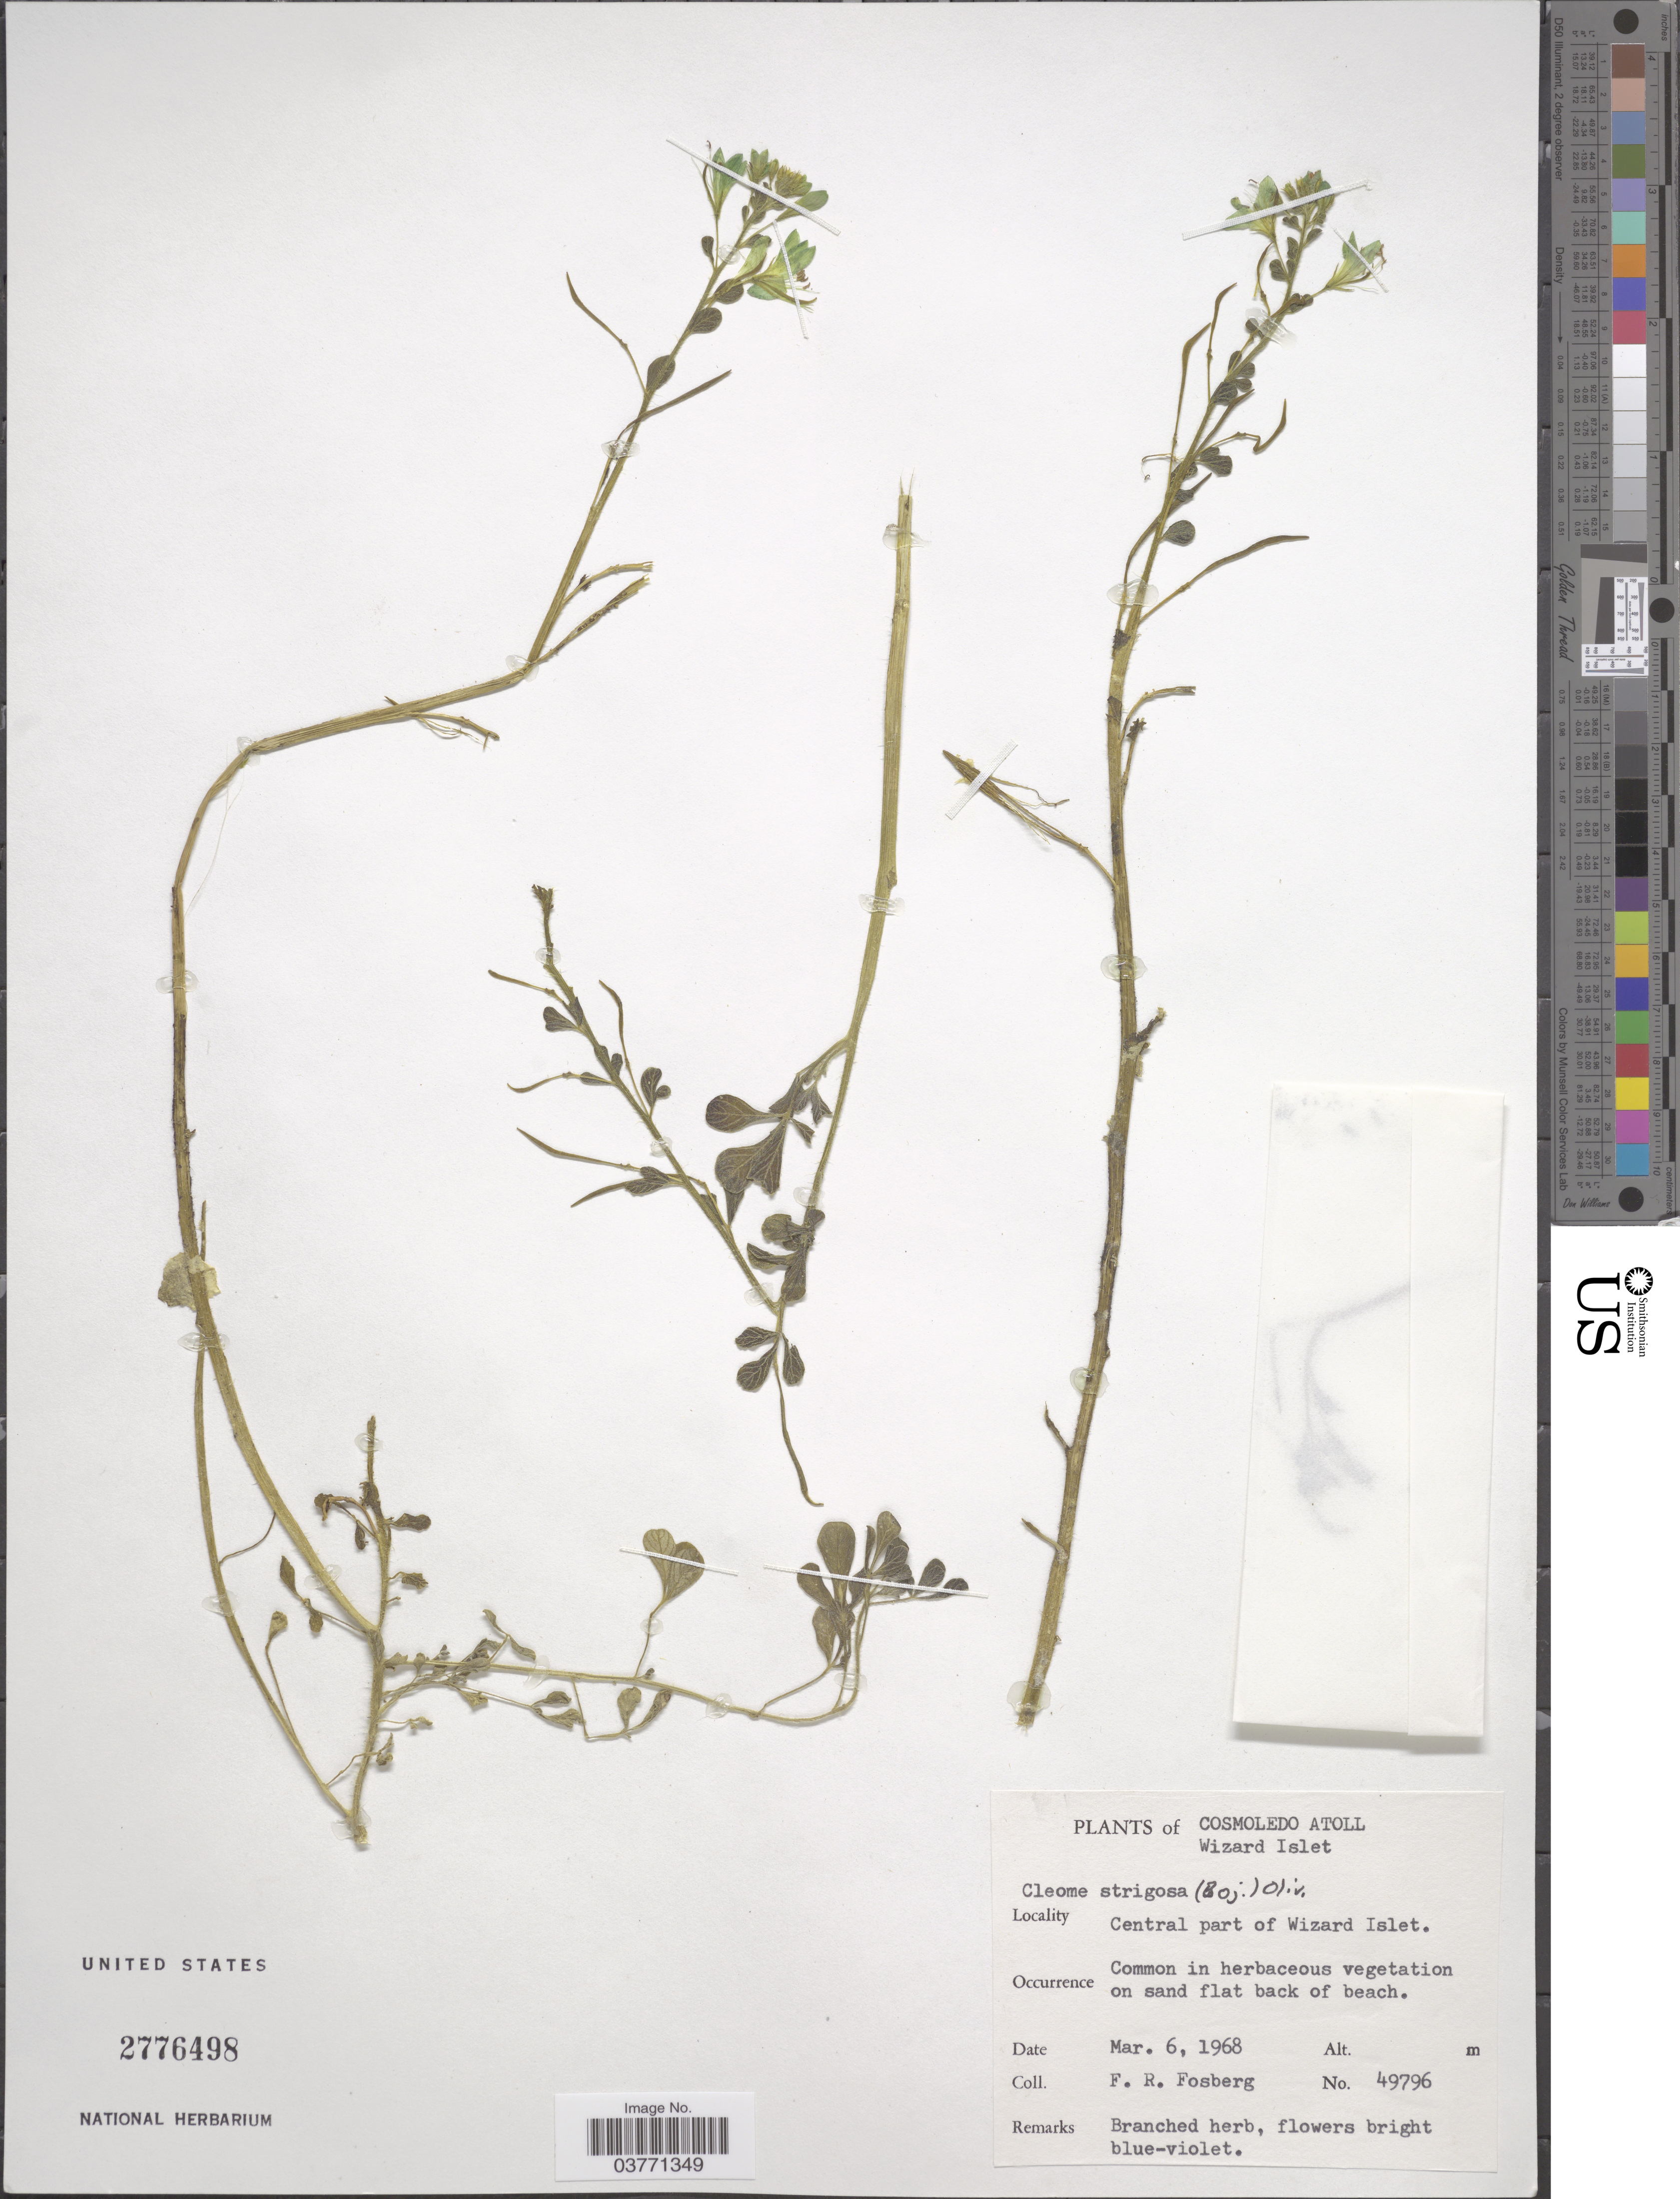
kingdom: Plantae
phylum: Tracheophyta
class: Magnoliopsida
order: Brassicales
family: Cleomaceae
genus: Sieruela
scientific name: Sieruela strigosa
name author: (Bojer) Roalson & J.C. Hall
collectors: F. R. Fosberg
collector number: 49796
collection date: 1968-03-06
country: Seychelles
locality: Cosmoledo Atoll. Wizard Islet. Central part of Wizard Islet.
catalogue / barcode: US 2776498